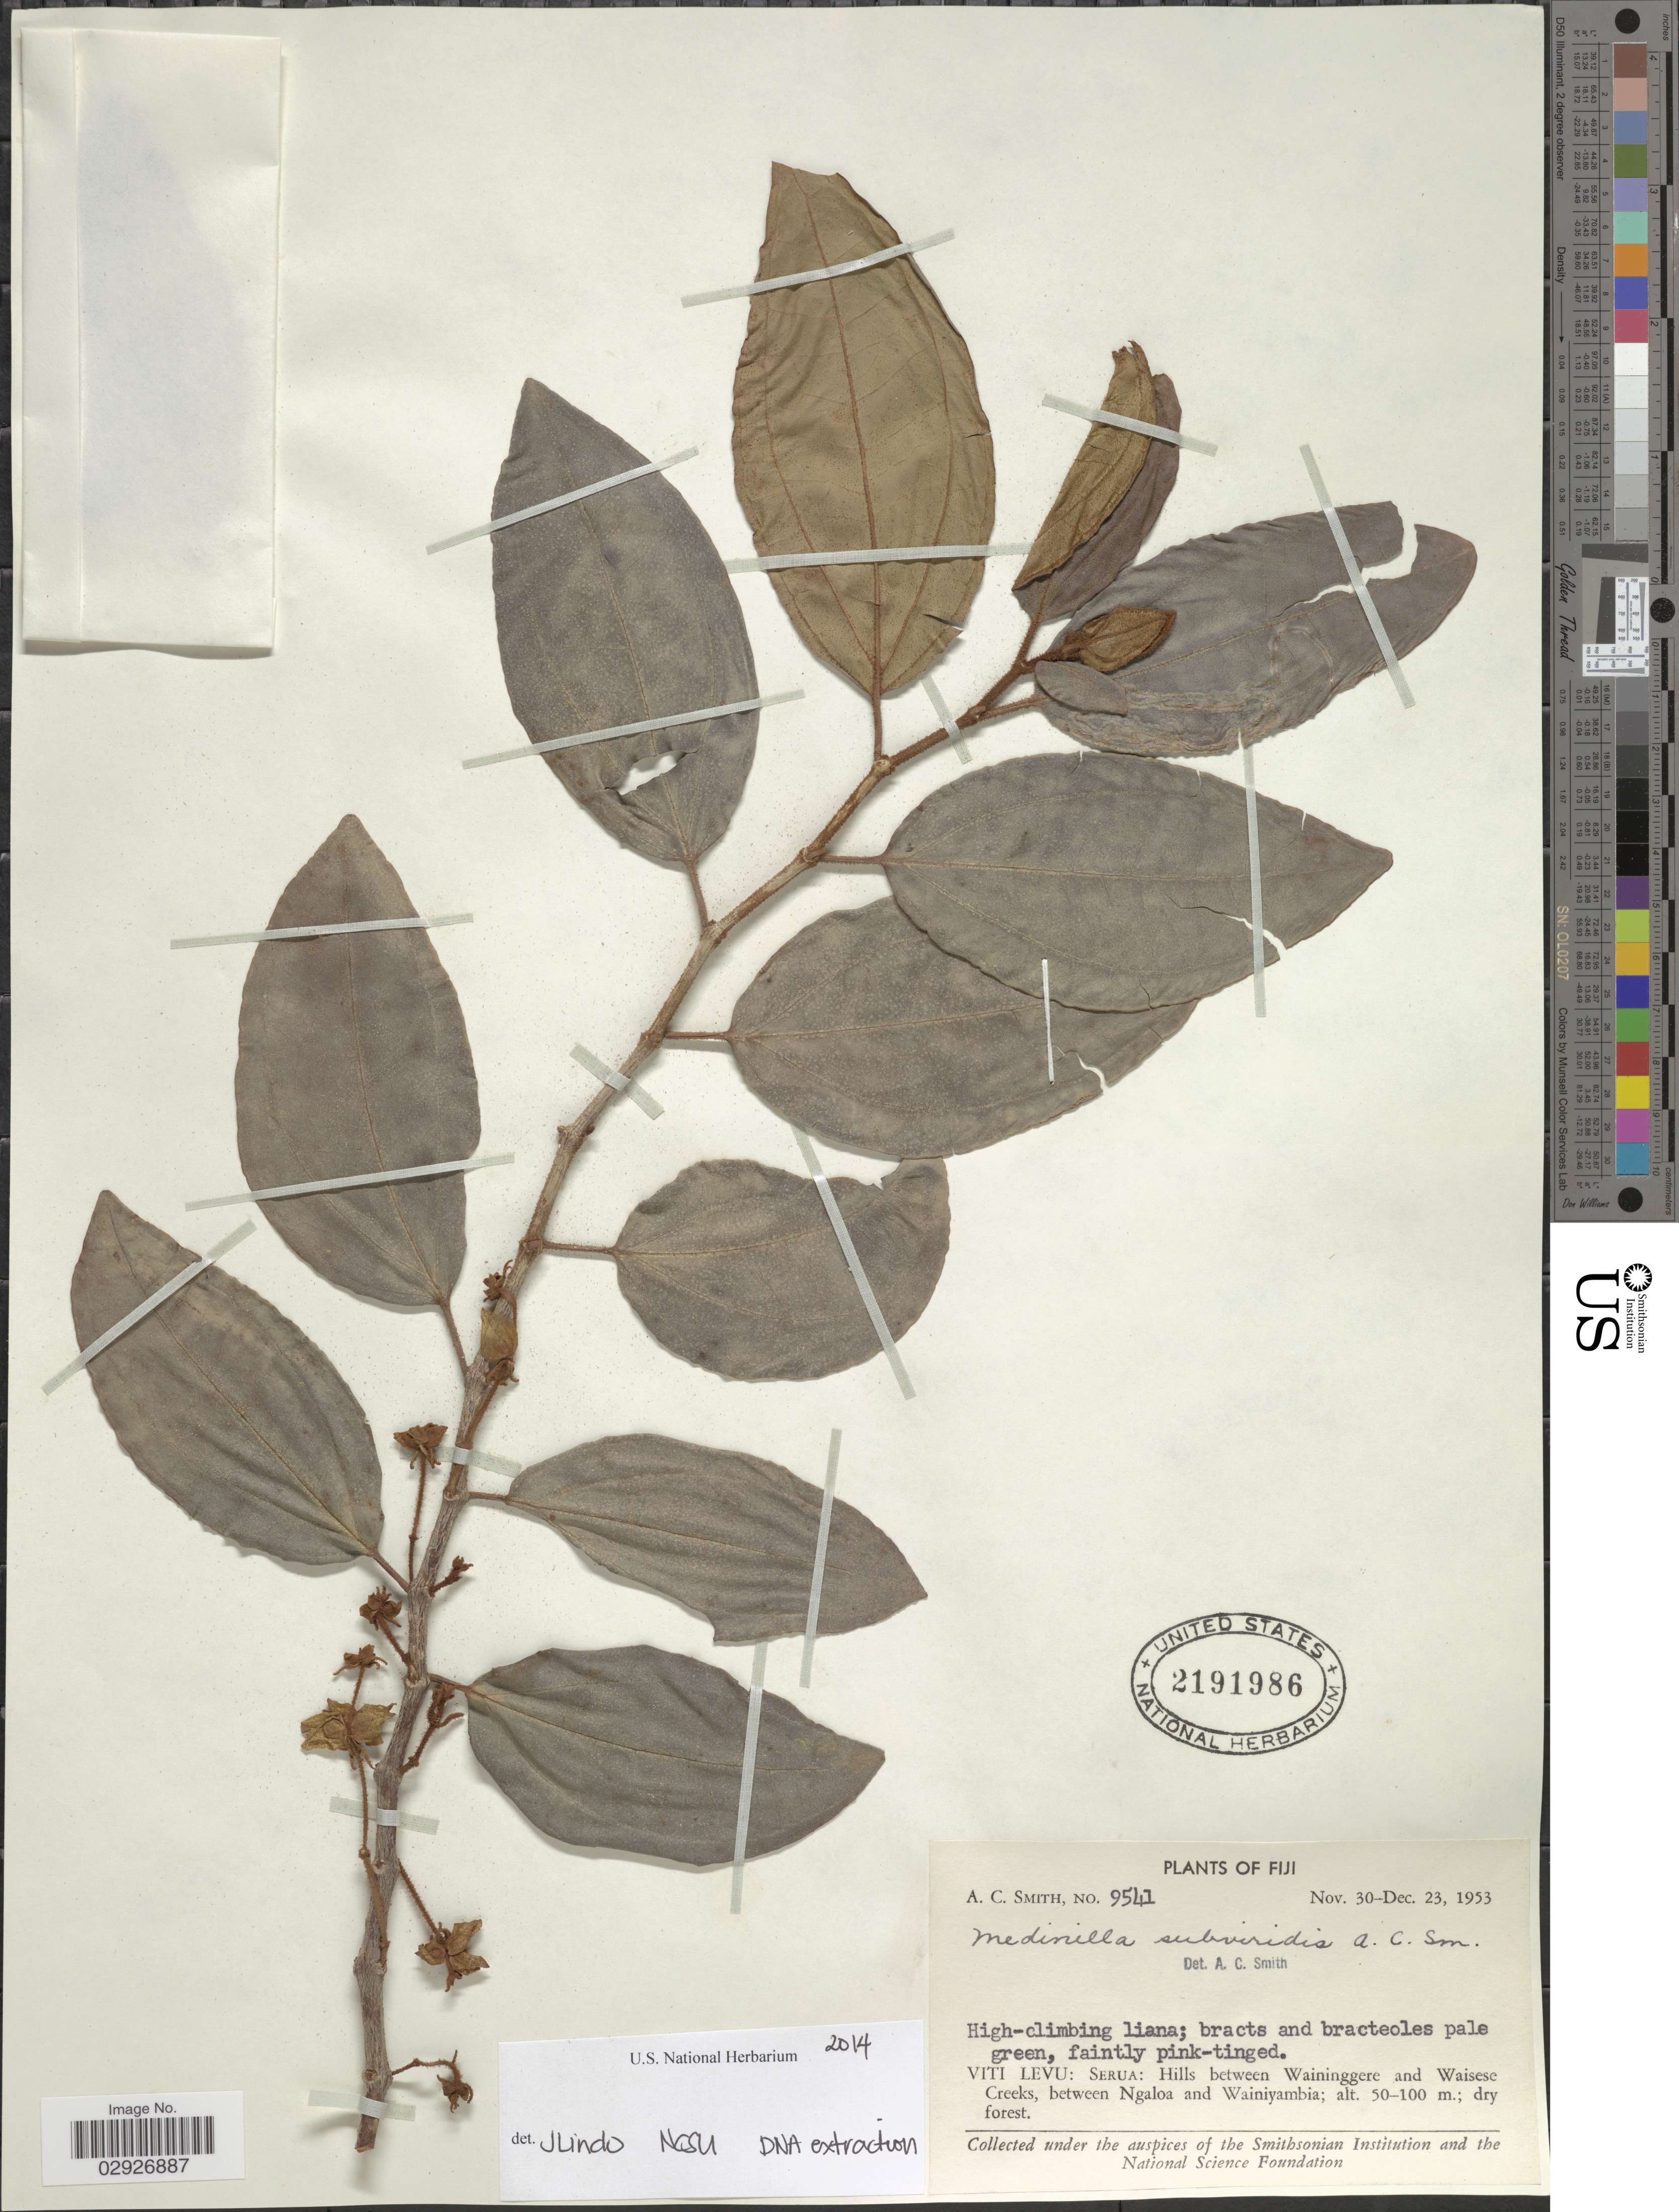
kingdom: Plantae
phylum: Tracheophyta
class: Magnoliopsida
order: Myrtales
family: Melastomataceae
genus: Medinilla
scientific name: Medinilla subviridis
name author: A.C. Sm.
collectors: A. C. Smith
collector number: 9541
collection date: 1953-11-30/1953-12-23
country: Fiji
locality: Viti Levu: Serua: Hills between Waininggere and Waisese Creeks, between Ngaloa and Wainiyambia.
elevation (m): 50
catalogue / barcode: US 2191986